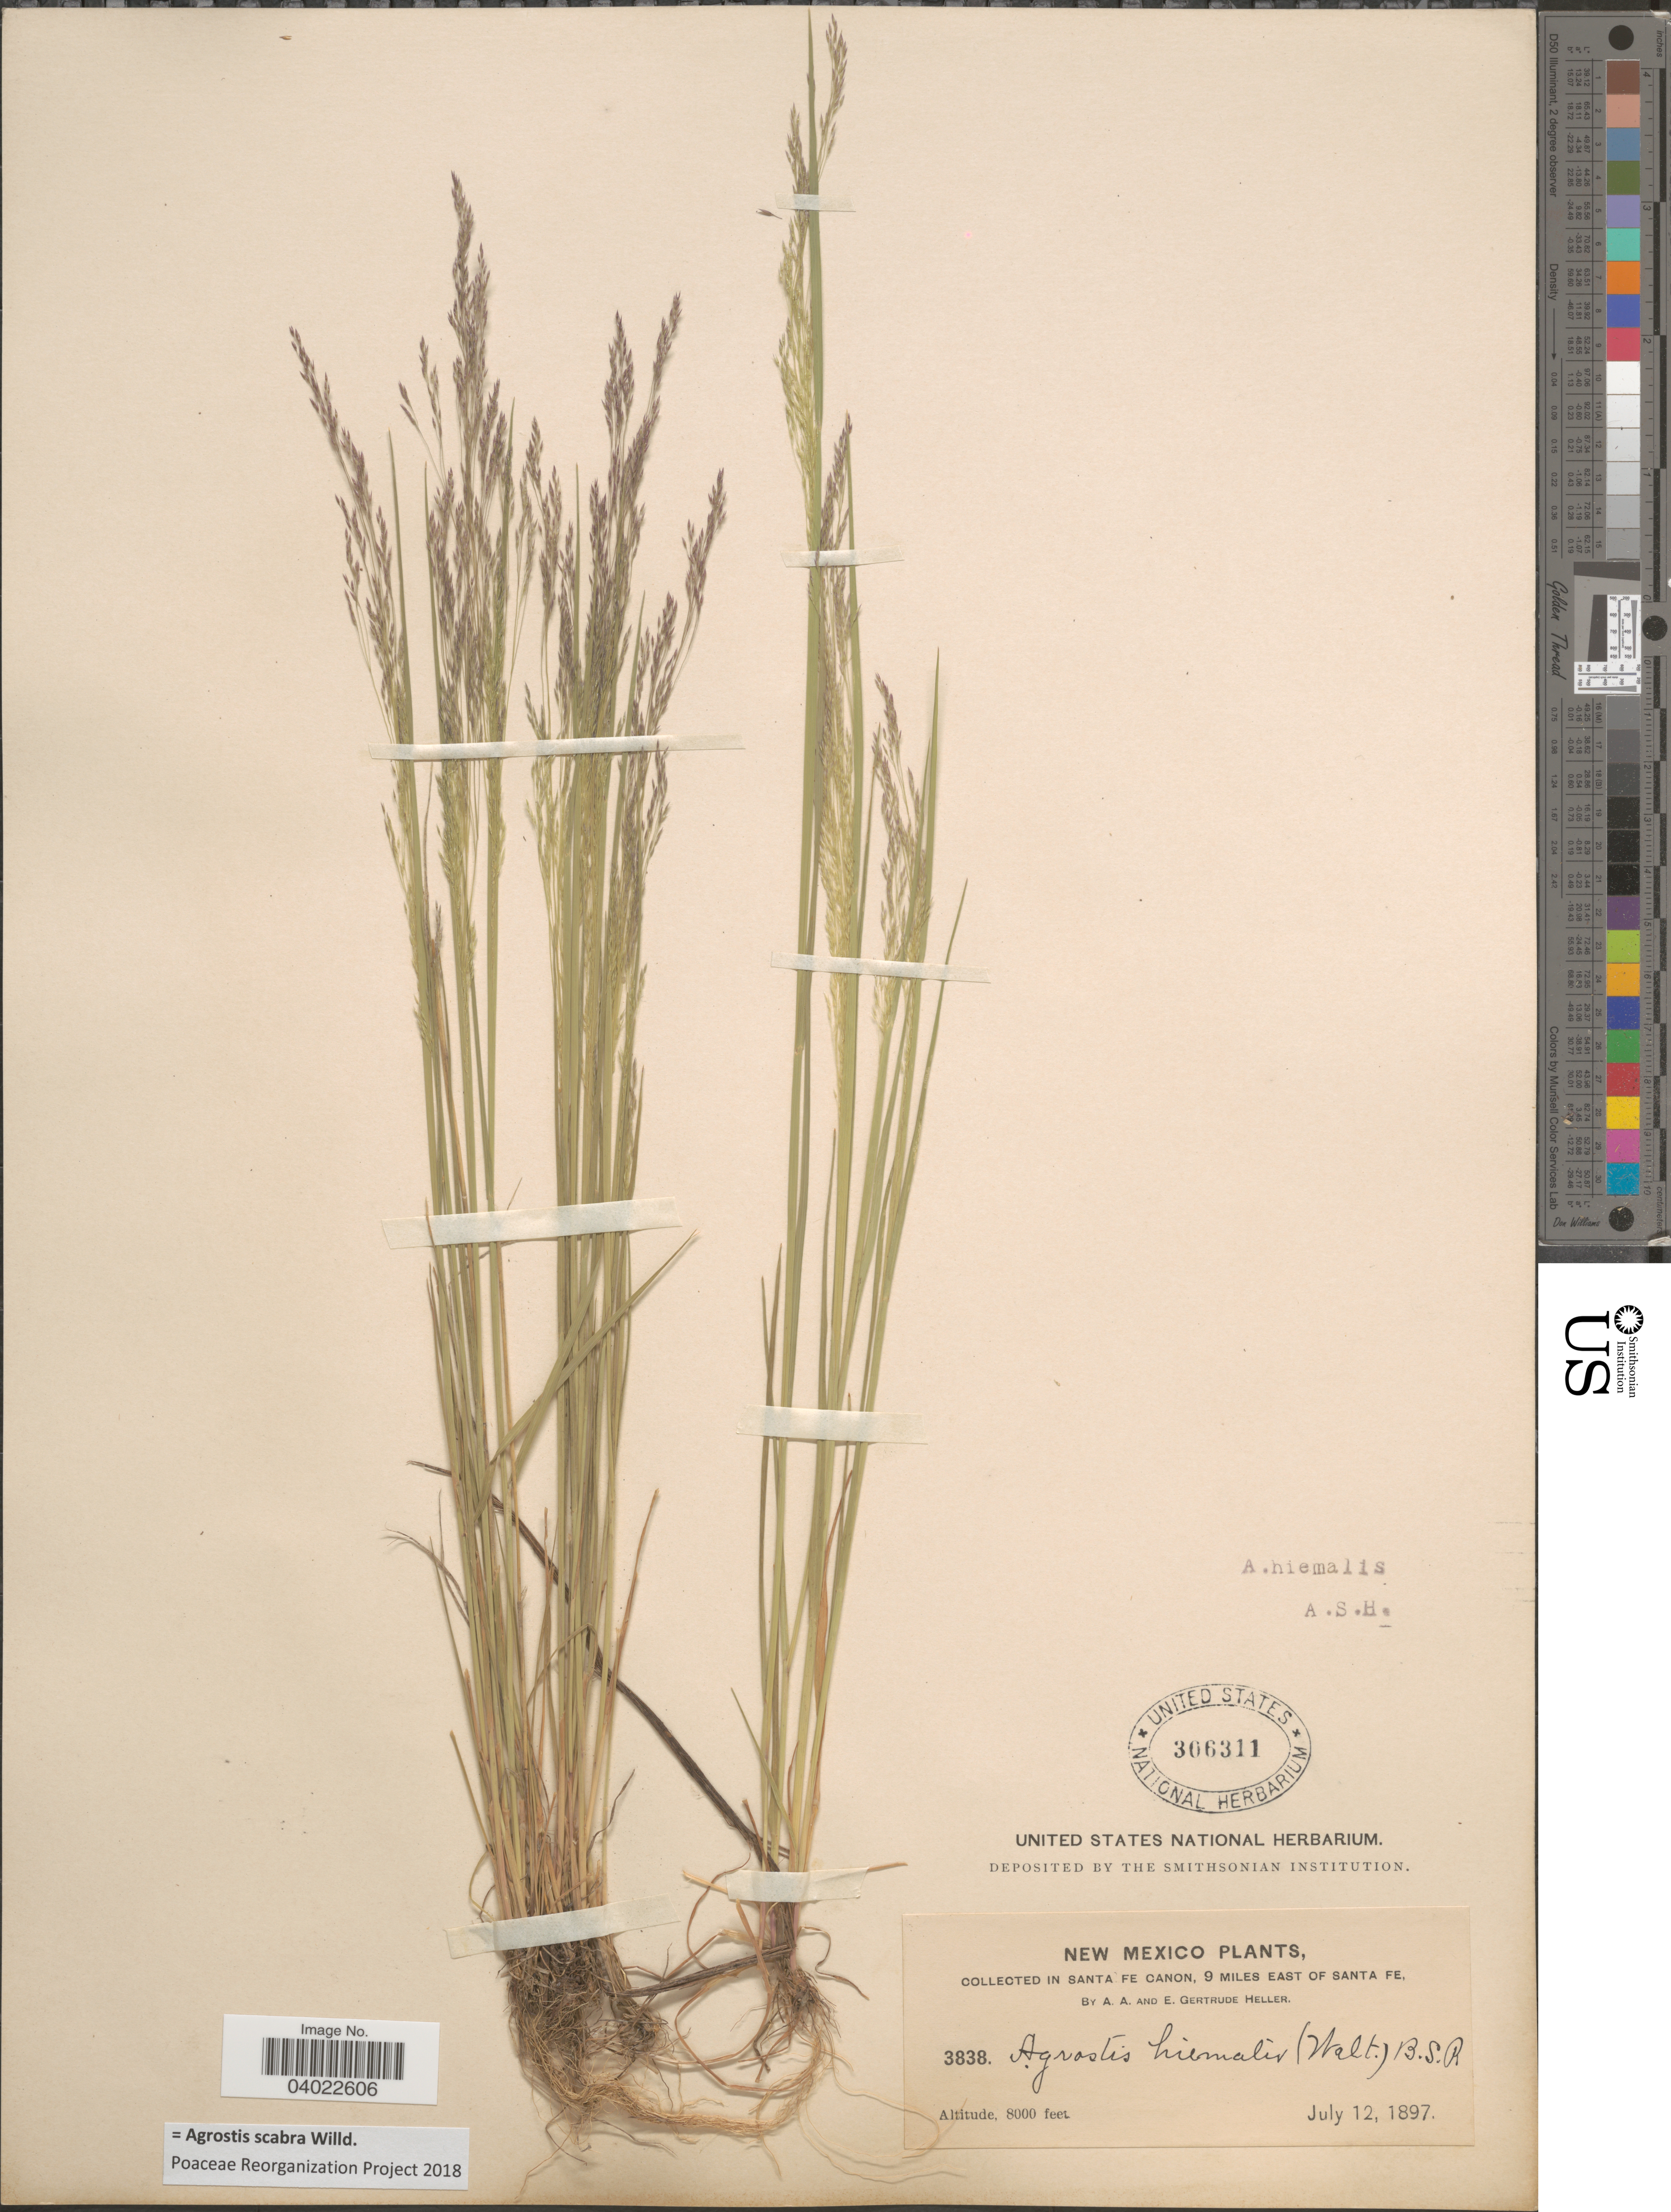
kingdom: Plantae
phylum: Tracheophyta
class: Liliopsida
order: Poales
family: Poaceae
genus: Agrostis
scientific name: Agrostis scabra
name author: Willd.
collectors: A. A. Heller & E. G. Heller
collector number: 3838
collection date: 1897-07-12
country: United States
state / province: New Mexico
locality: In Santa Fe Canon, 9 miles east of Santa Fe.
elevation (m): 2438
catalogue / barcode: US 306311